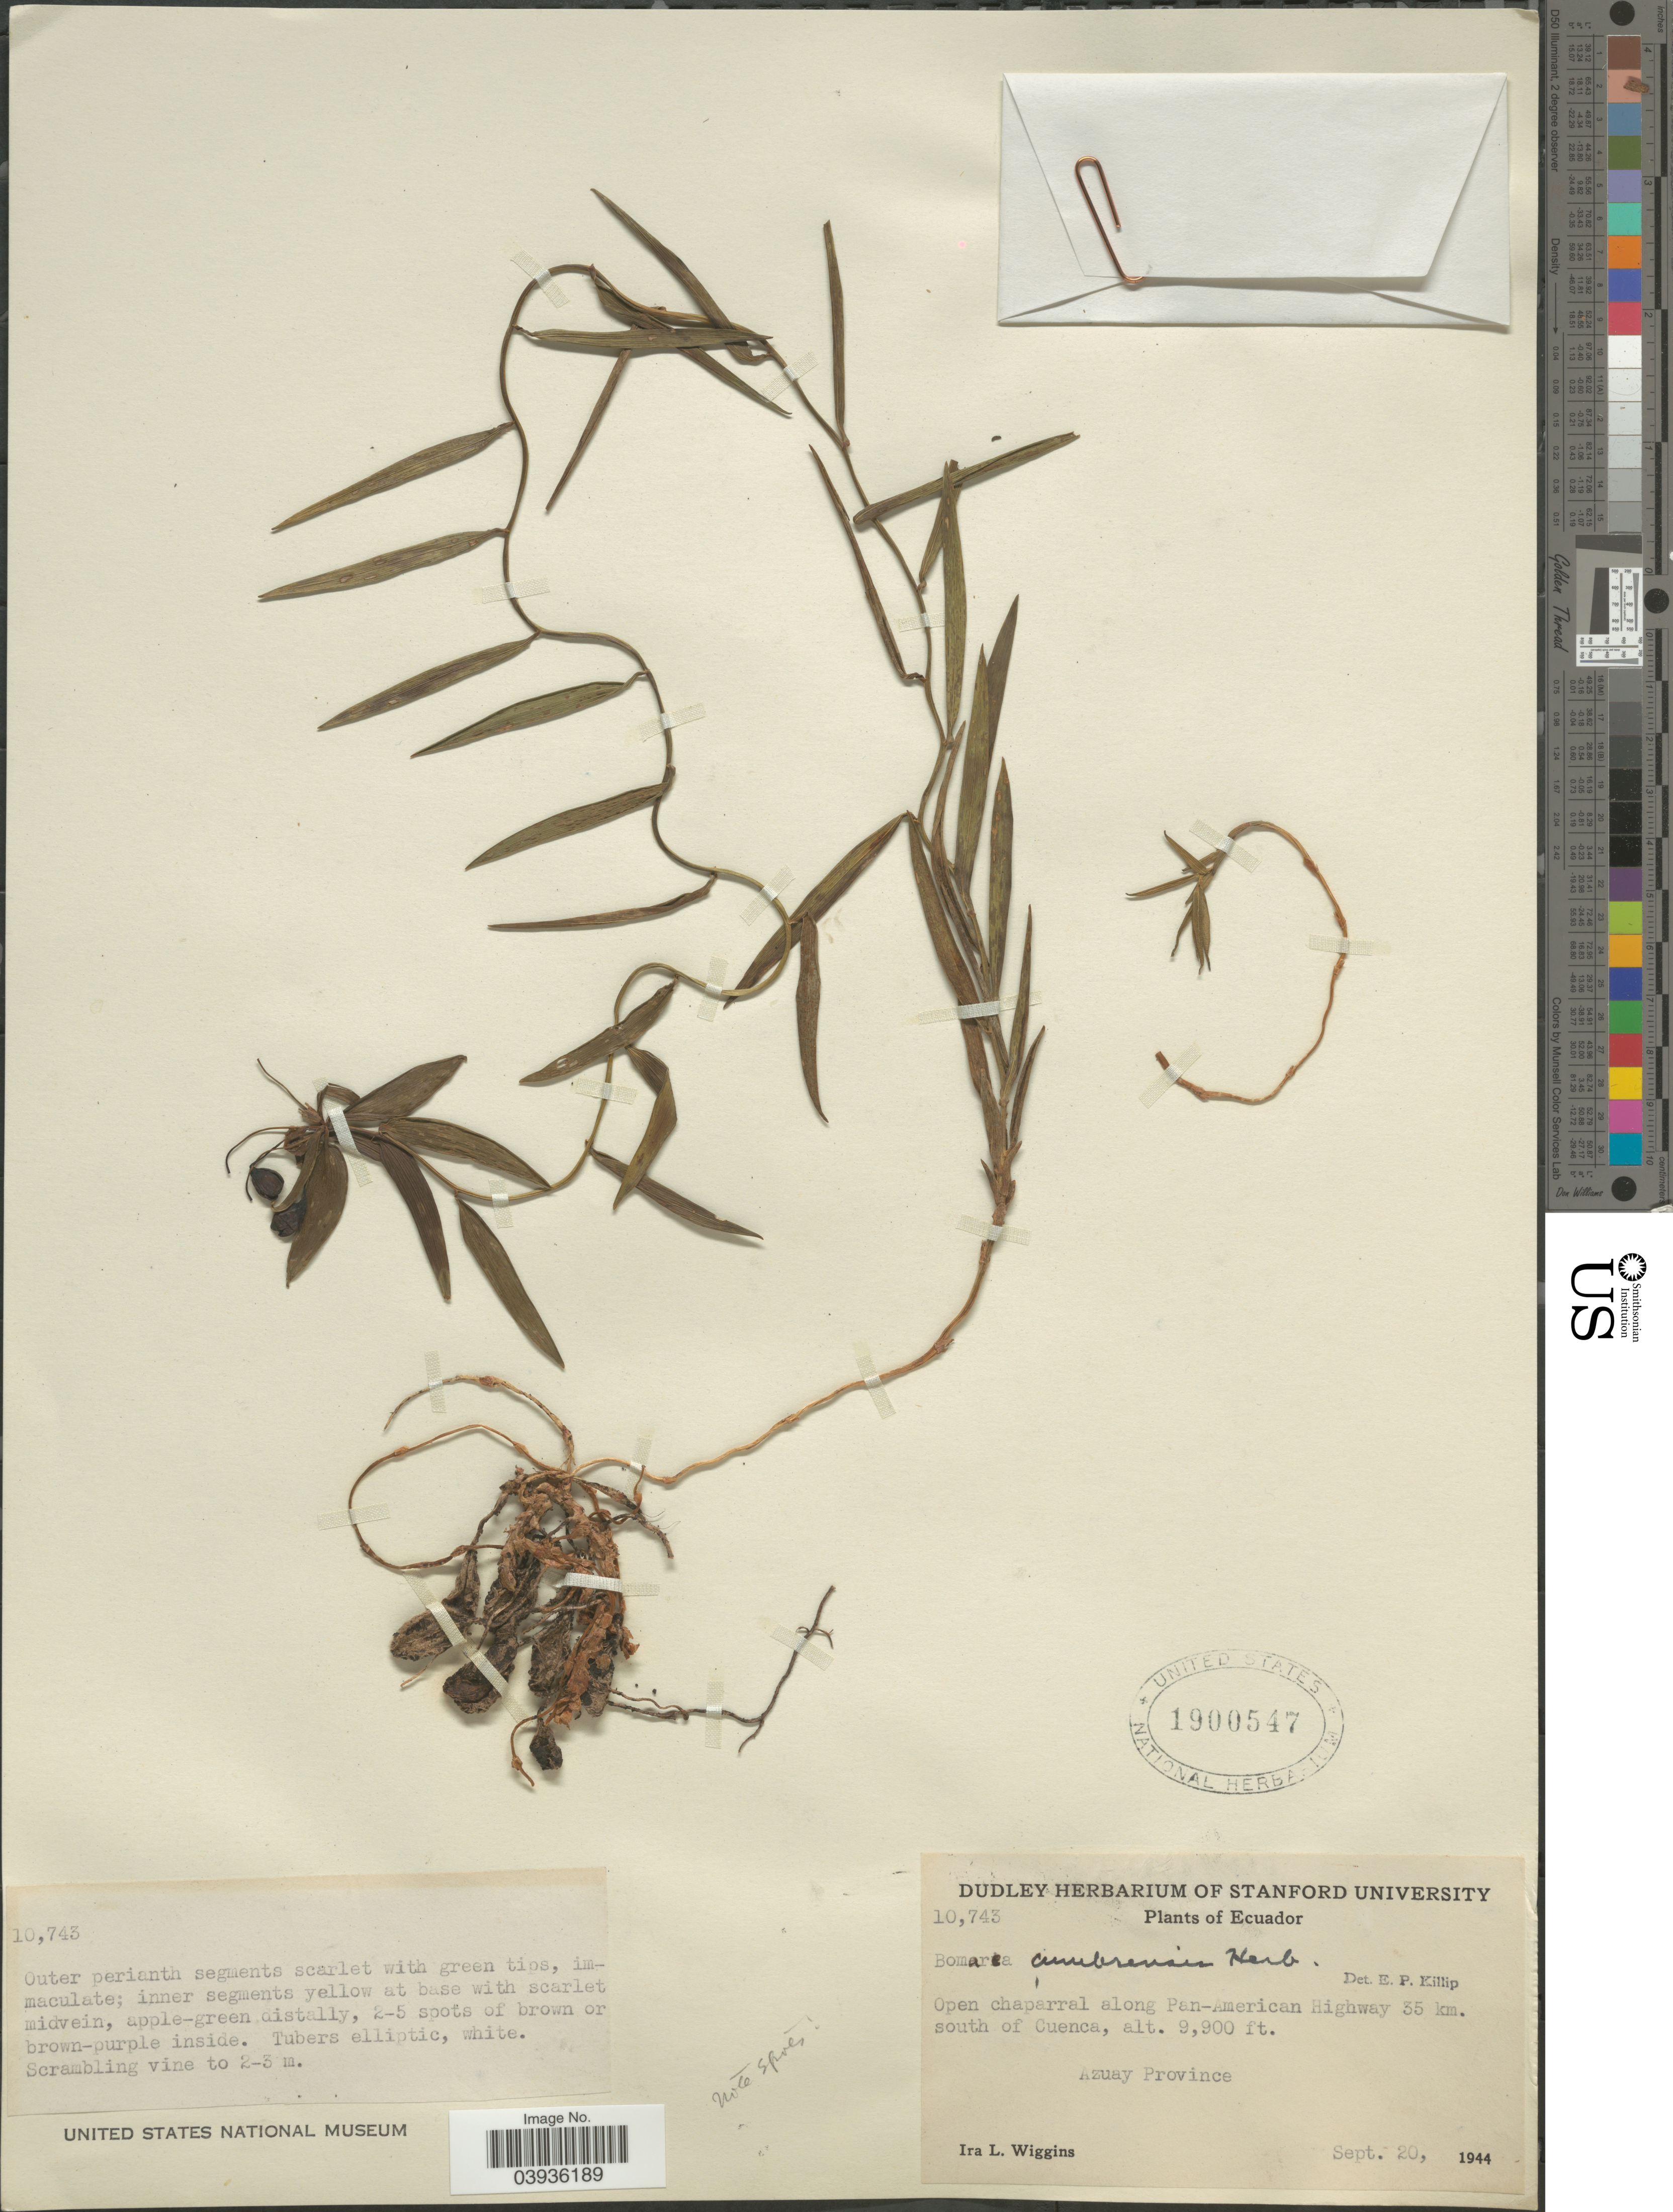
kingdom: Plantae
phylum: Tracheophyta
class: Liliopsida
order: Liliales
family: Alstroemeriaceae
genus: Bomarea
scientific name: Bomarea cumbrensis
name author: Herb.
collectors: I. L. Wiggins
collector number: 10743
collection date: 1944-09-20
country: Ecuador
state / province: Azuay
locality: Open chaparral along Pan-American Highway 35 km. south of Cuenca.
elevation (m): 3018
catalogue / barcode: US 1900547